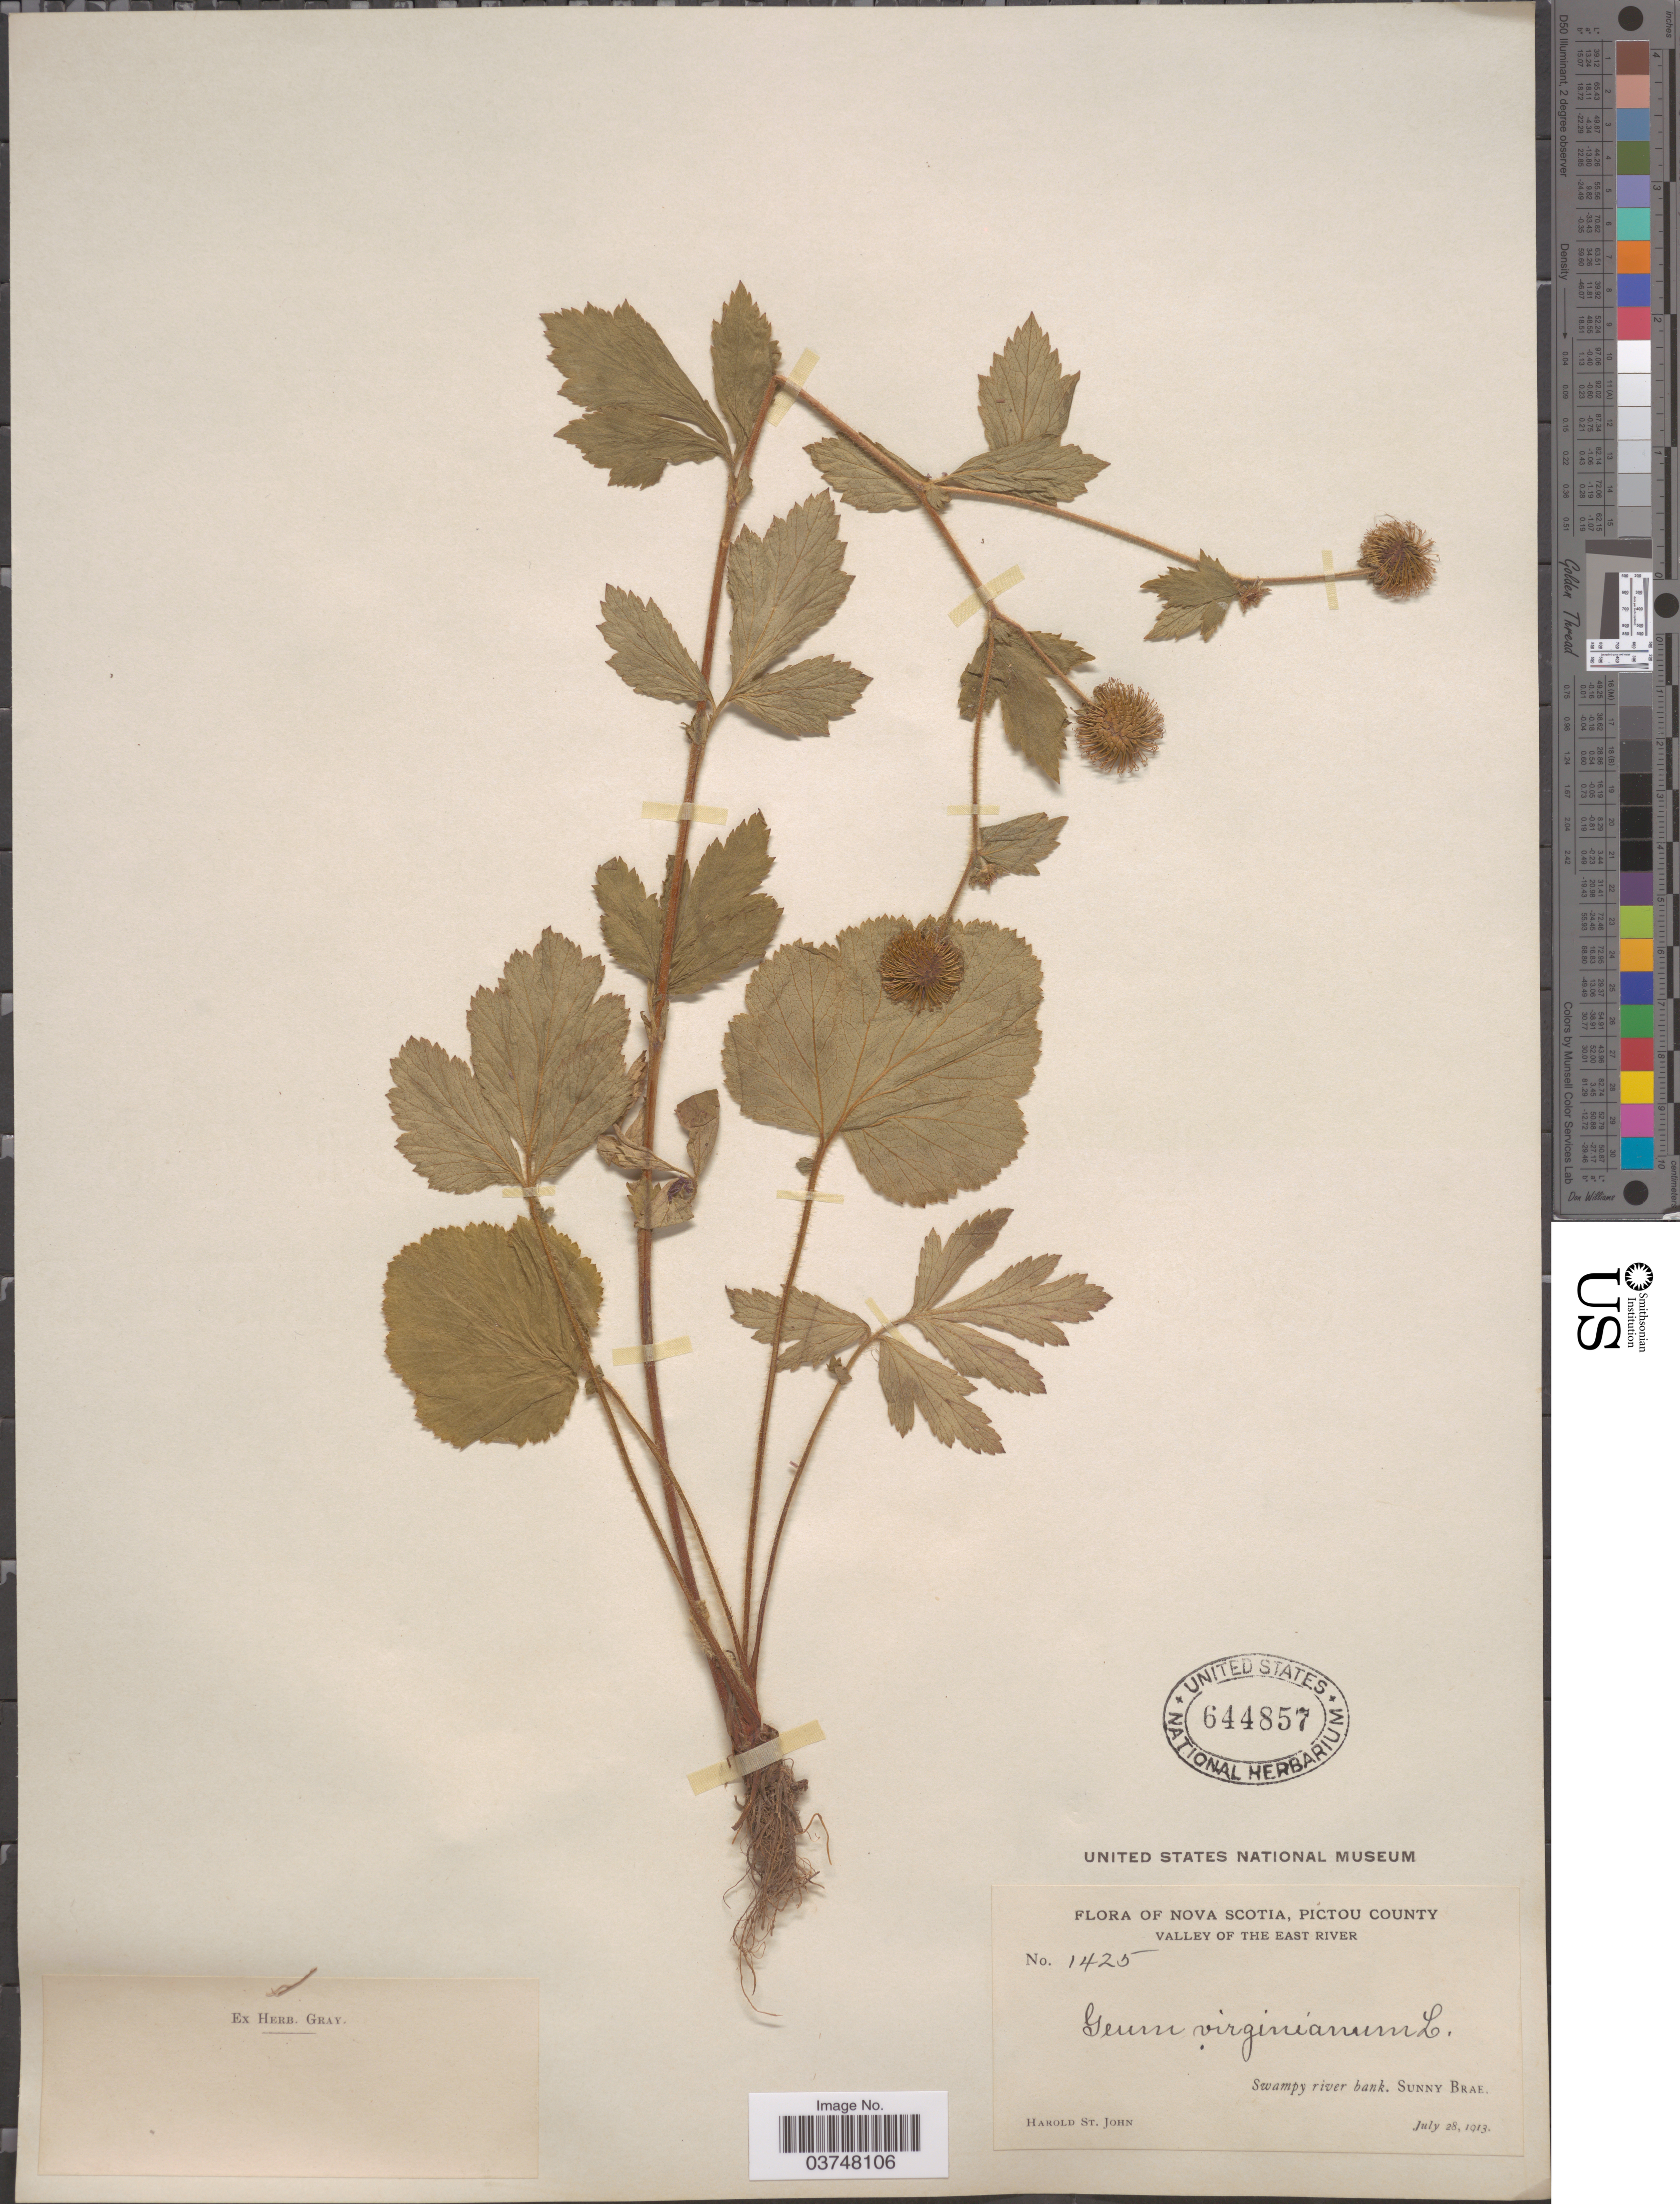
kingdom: Plantae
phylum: Tracheophyta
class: Magnoliopsida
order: Rosales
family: Rosaceae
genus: Geum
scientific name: Geum virginianum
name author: L.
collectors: H. St. John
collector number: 1425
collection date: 1913-07-28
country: Canada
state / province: Nova Scotia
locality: Pictou County. Valley of the East River. Swampy river bank, Sunny Brae.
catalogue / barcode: US 644857